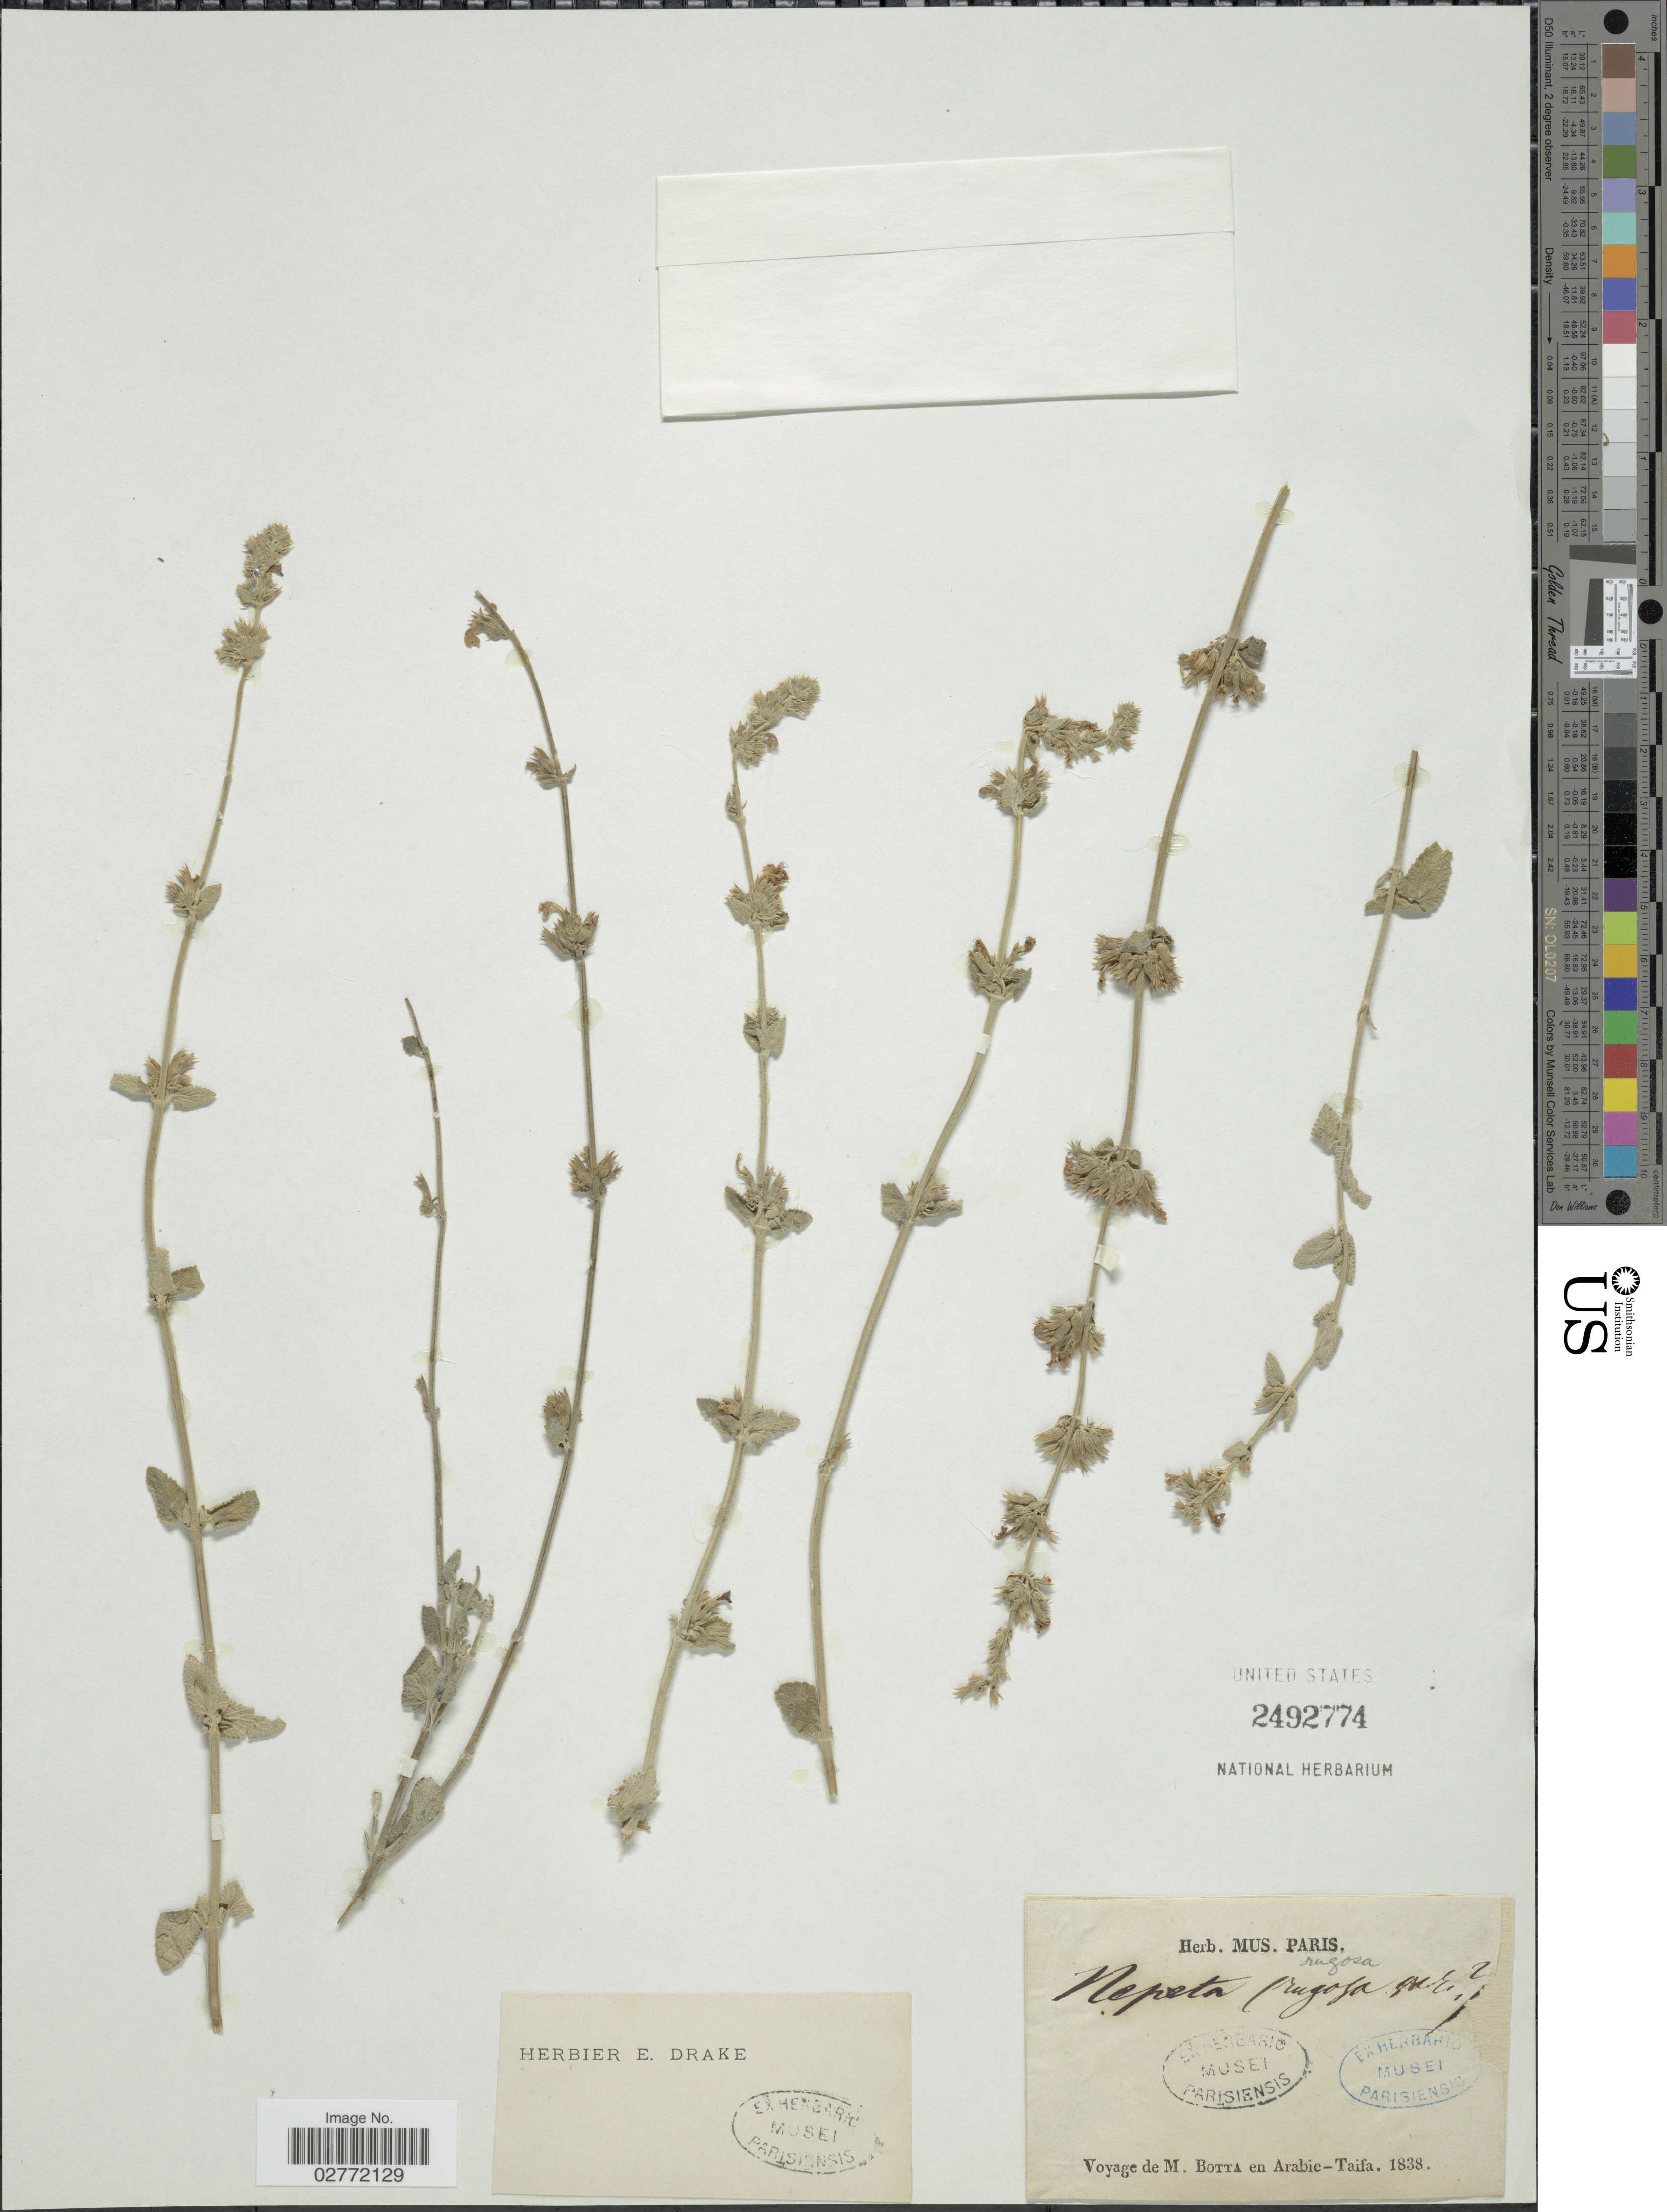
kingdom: Plantae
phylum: Tracheophyta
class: Magnoliopsida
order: Lamiales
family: Lamiaceae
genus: Nepeta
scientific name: Nepeta rugosa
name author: Benth.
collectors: M. Botta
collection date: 1838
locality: Arabie-Taifa.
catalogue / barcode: US 2492774